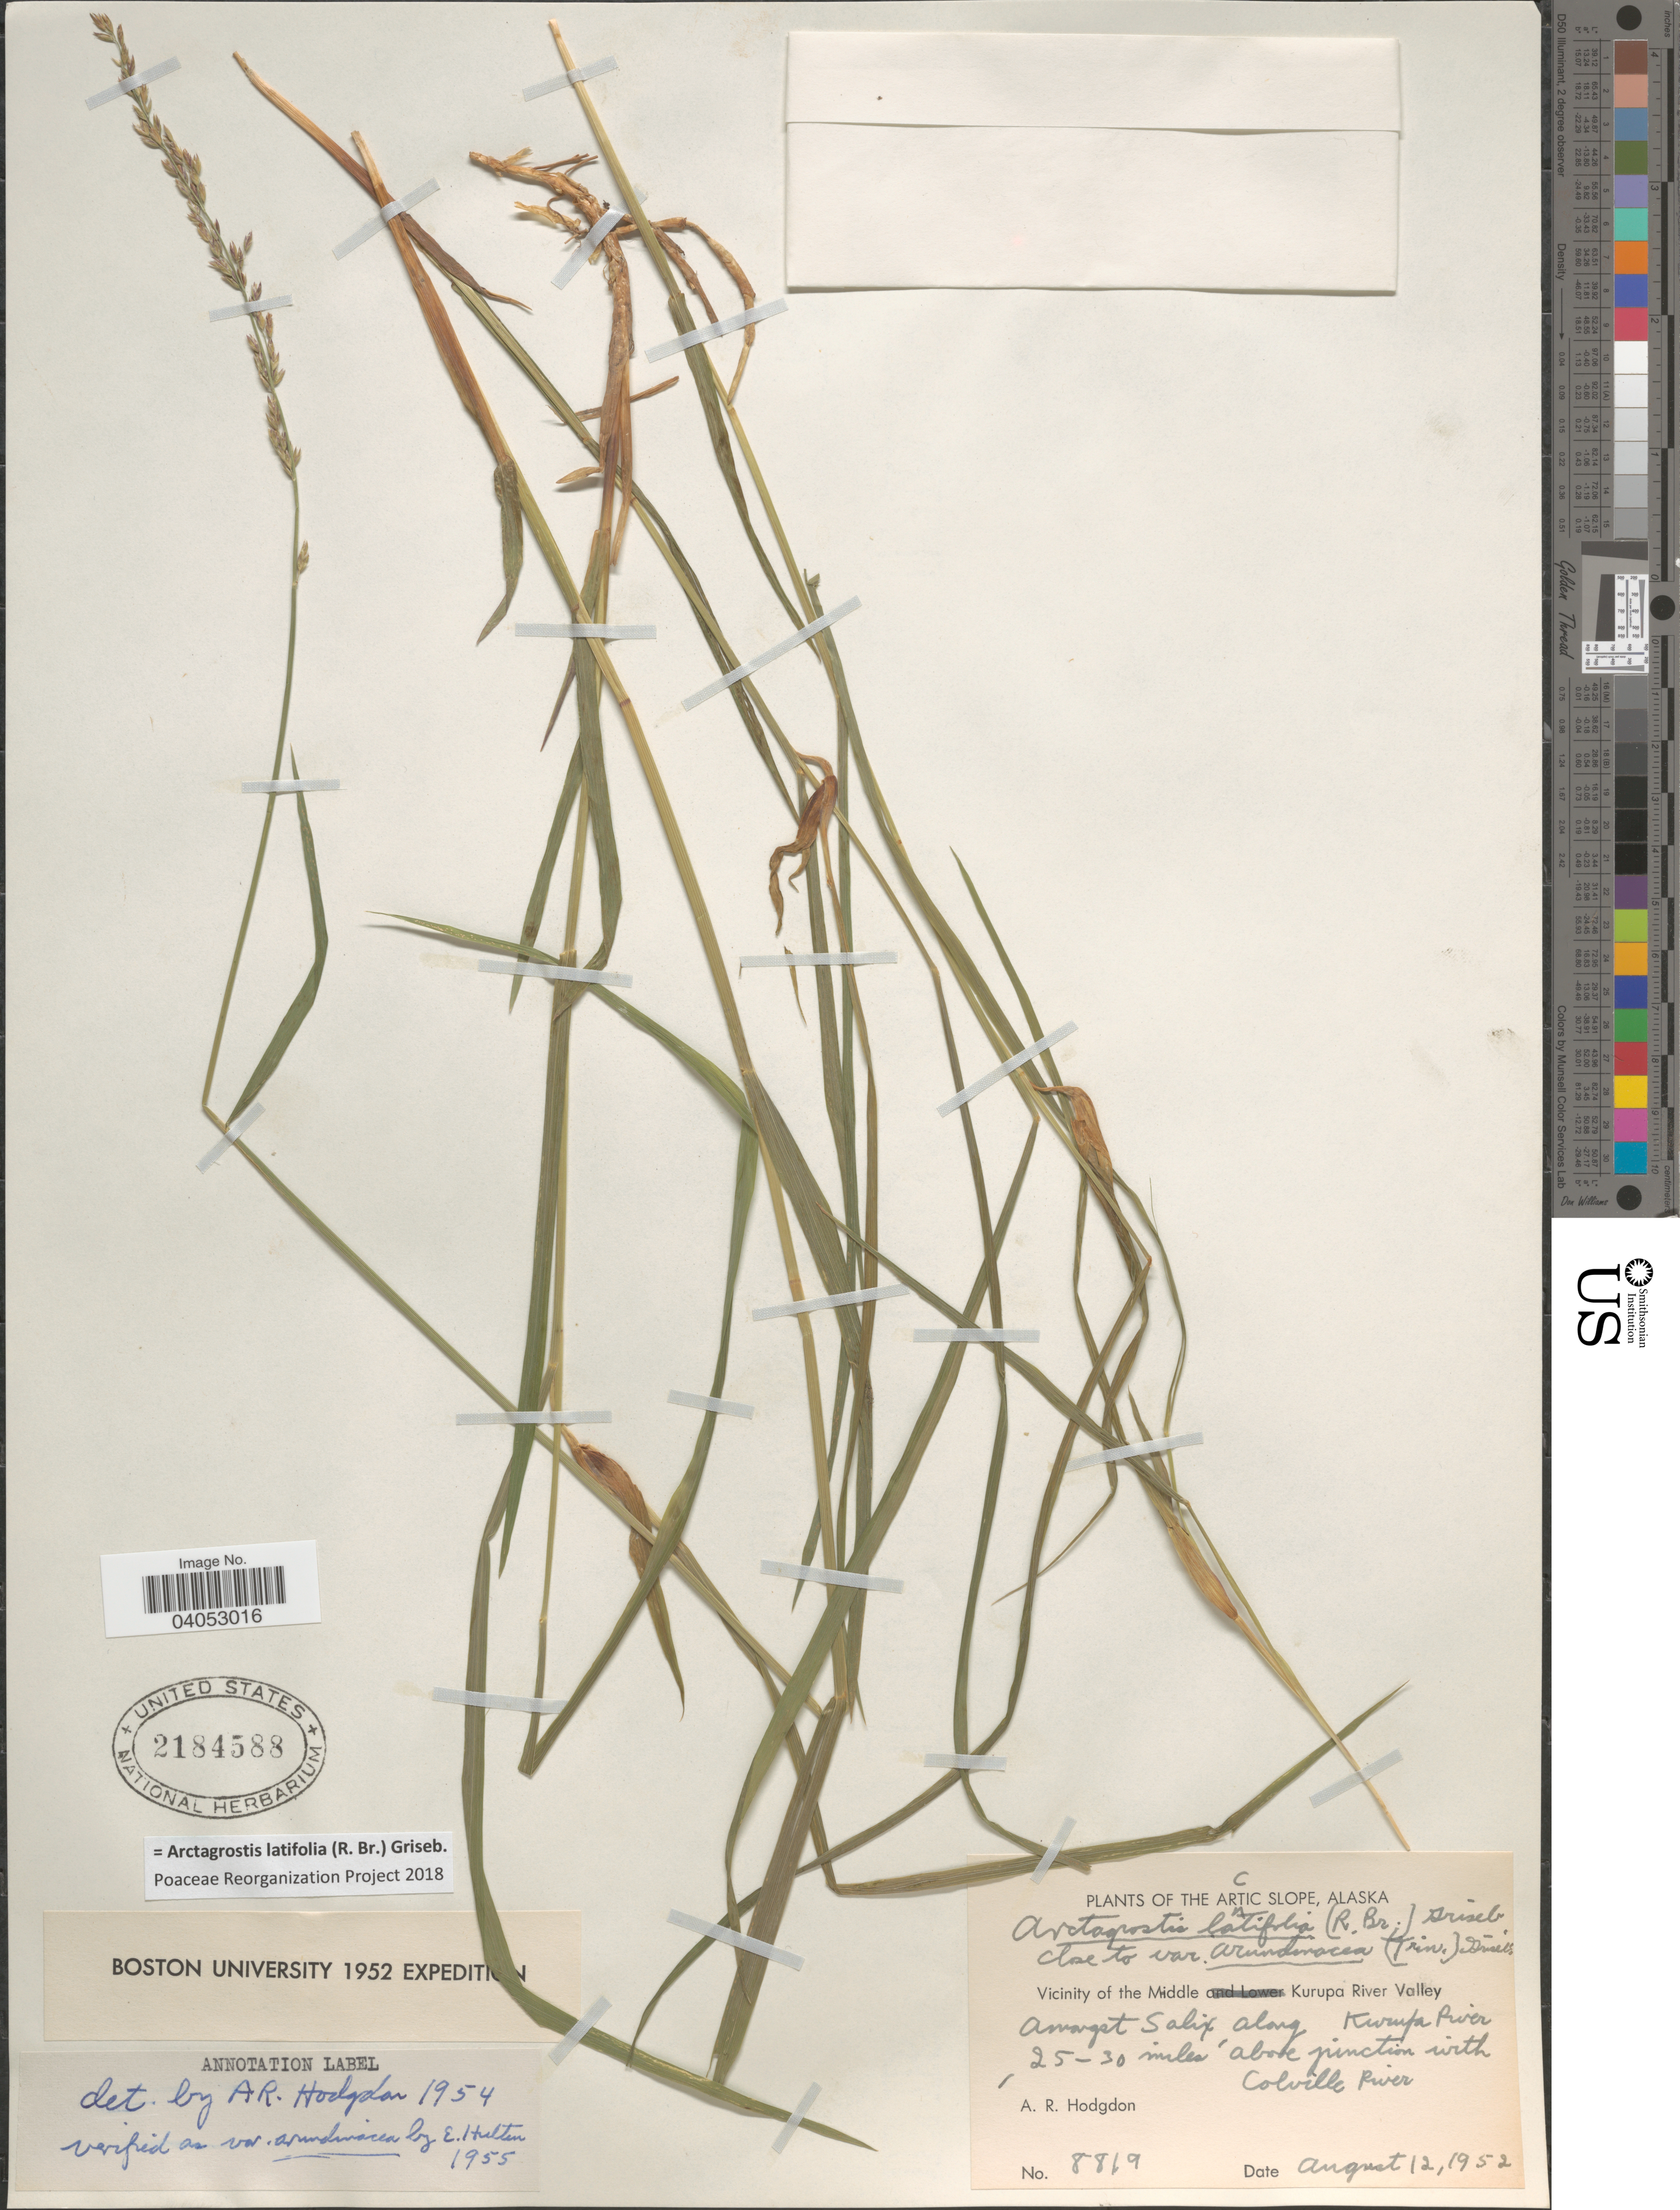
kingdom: Plantae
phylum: Tracheophyta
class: Liliopsida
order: Poales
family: Poaceae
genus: Arctagrostis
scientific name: Arctagrostis latifolia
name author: (R. Br.) Griseb.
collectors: A. R. Hodgdon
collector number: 8869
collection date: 1952-08-12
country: United States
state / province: Alaska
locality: Arctic Slope. Vicinity of the Middle Kurupa River Valley. Among Salix along Kurupa River 25-30 miles above junction with Colville River.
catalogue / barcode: US 2184588